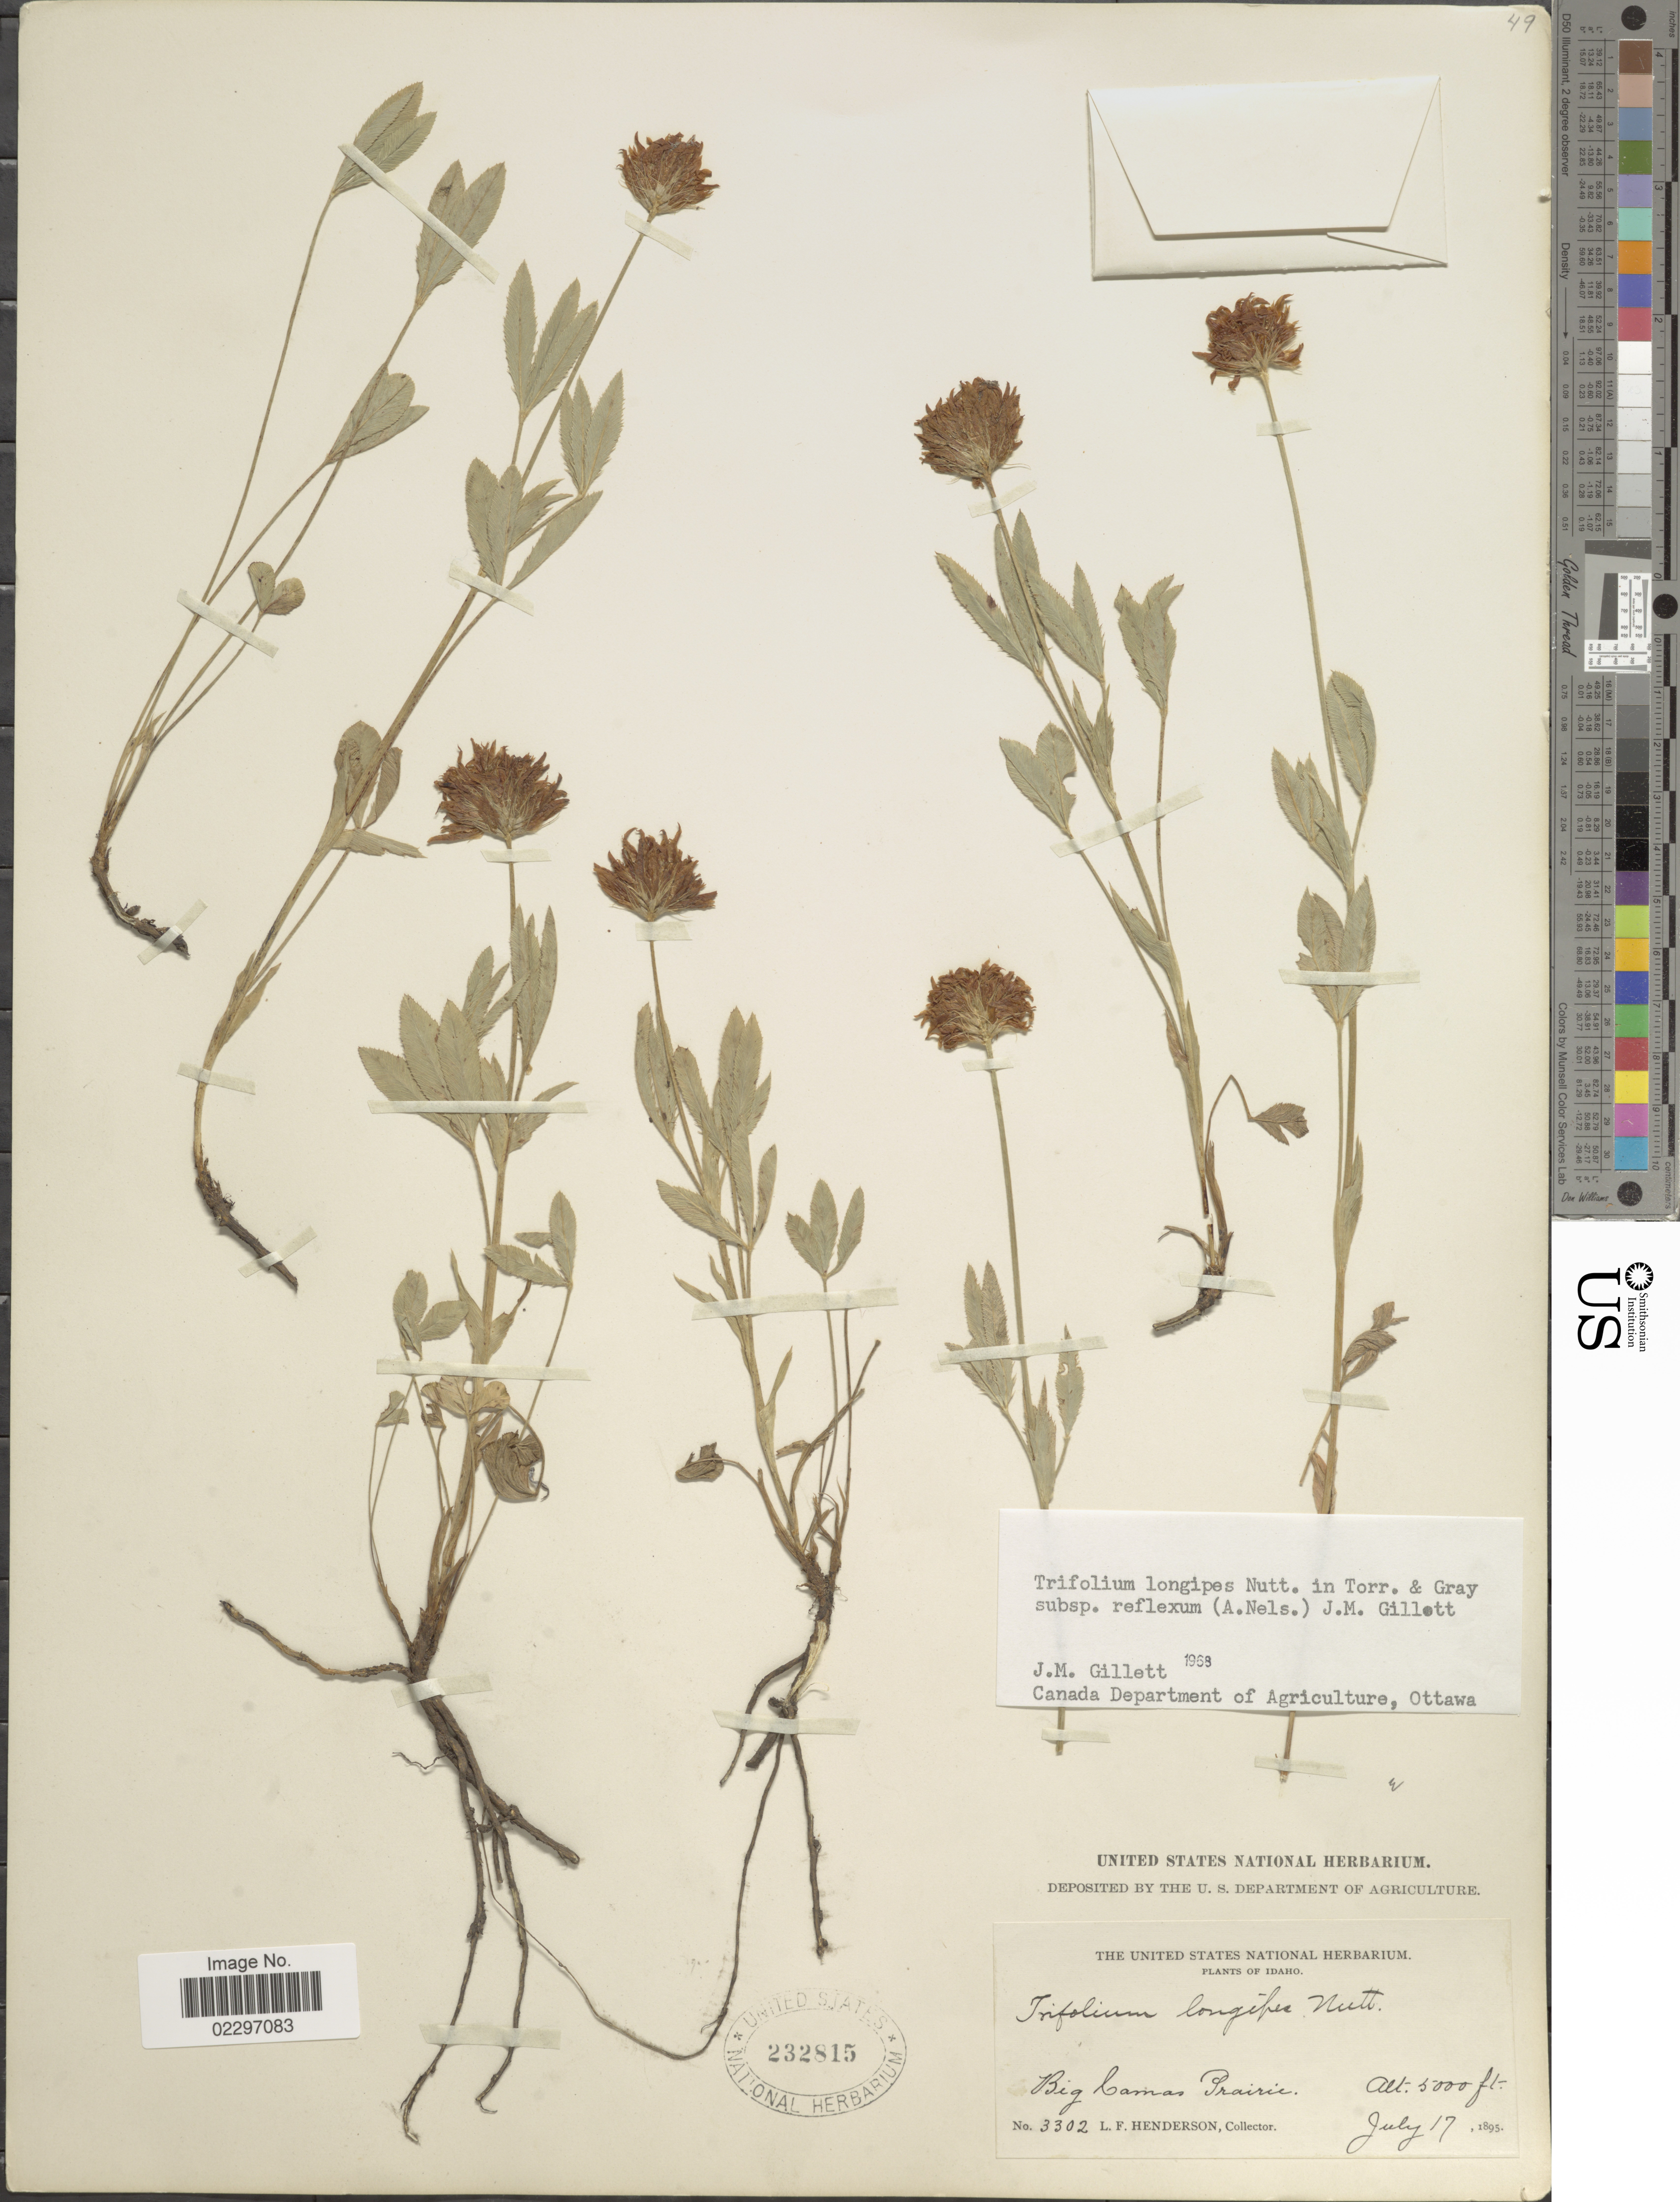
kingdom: Plantae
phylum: Tracheophyta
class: Magnoliopsida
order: Fabales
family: Fabaceae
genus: Trifolium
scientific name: Trifolium longipes subsp. reflexum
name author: (A. Nelson) J.M. Gillet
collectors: L. Henderson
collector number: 3302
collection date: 1895-07-17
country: United States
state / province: Idaho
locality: Big Camas Prairie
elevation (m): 1524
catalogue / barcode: US 232815